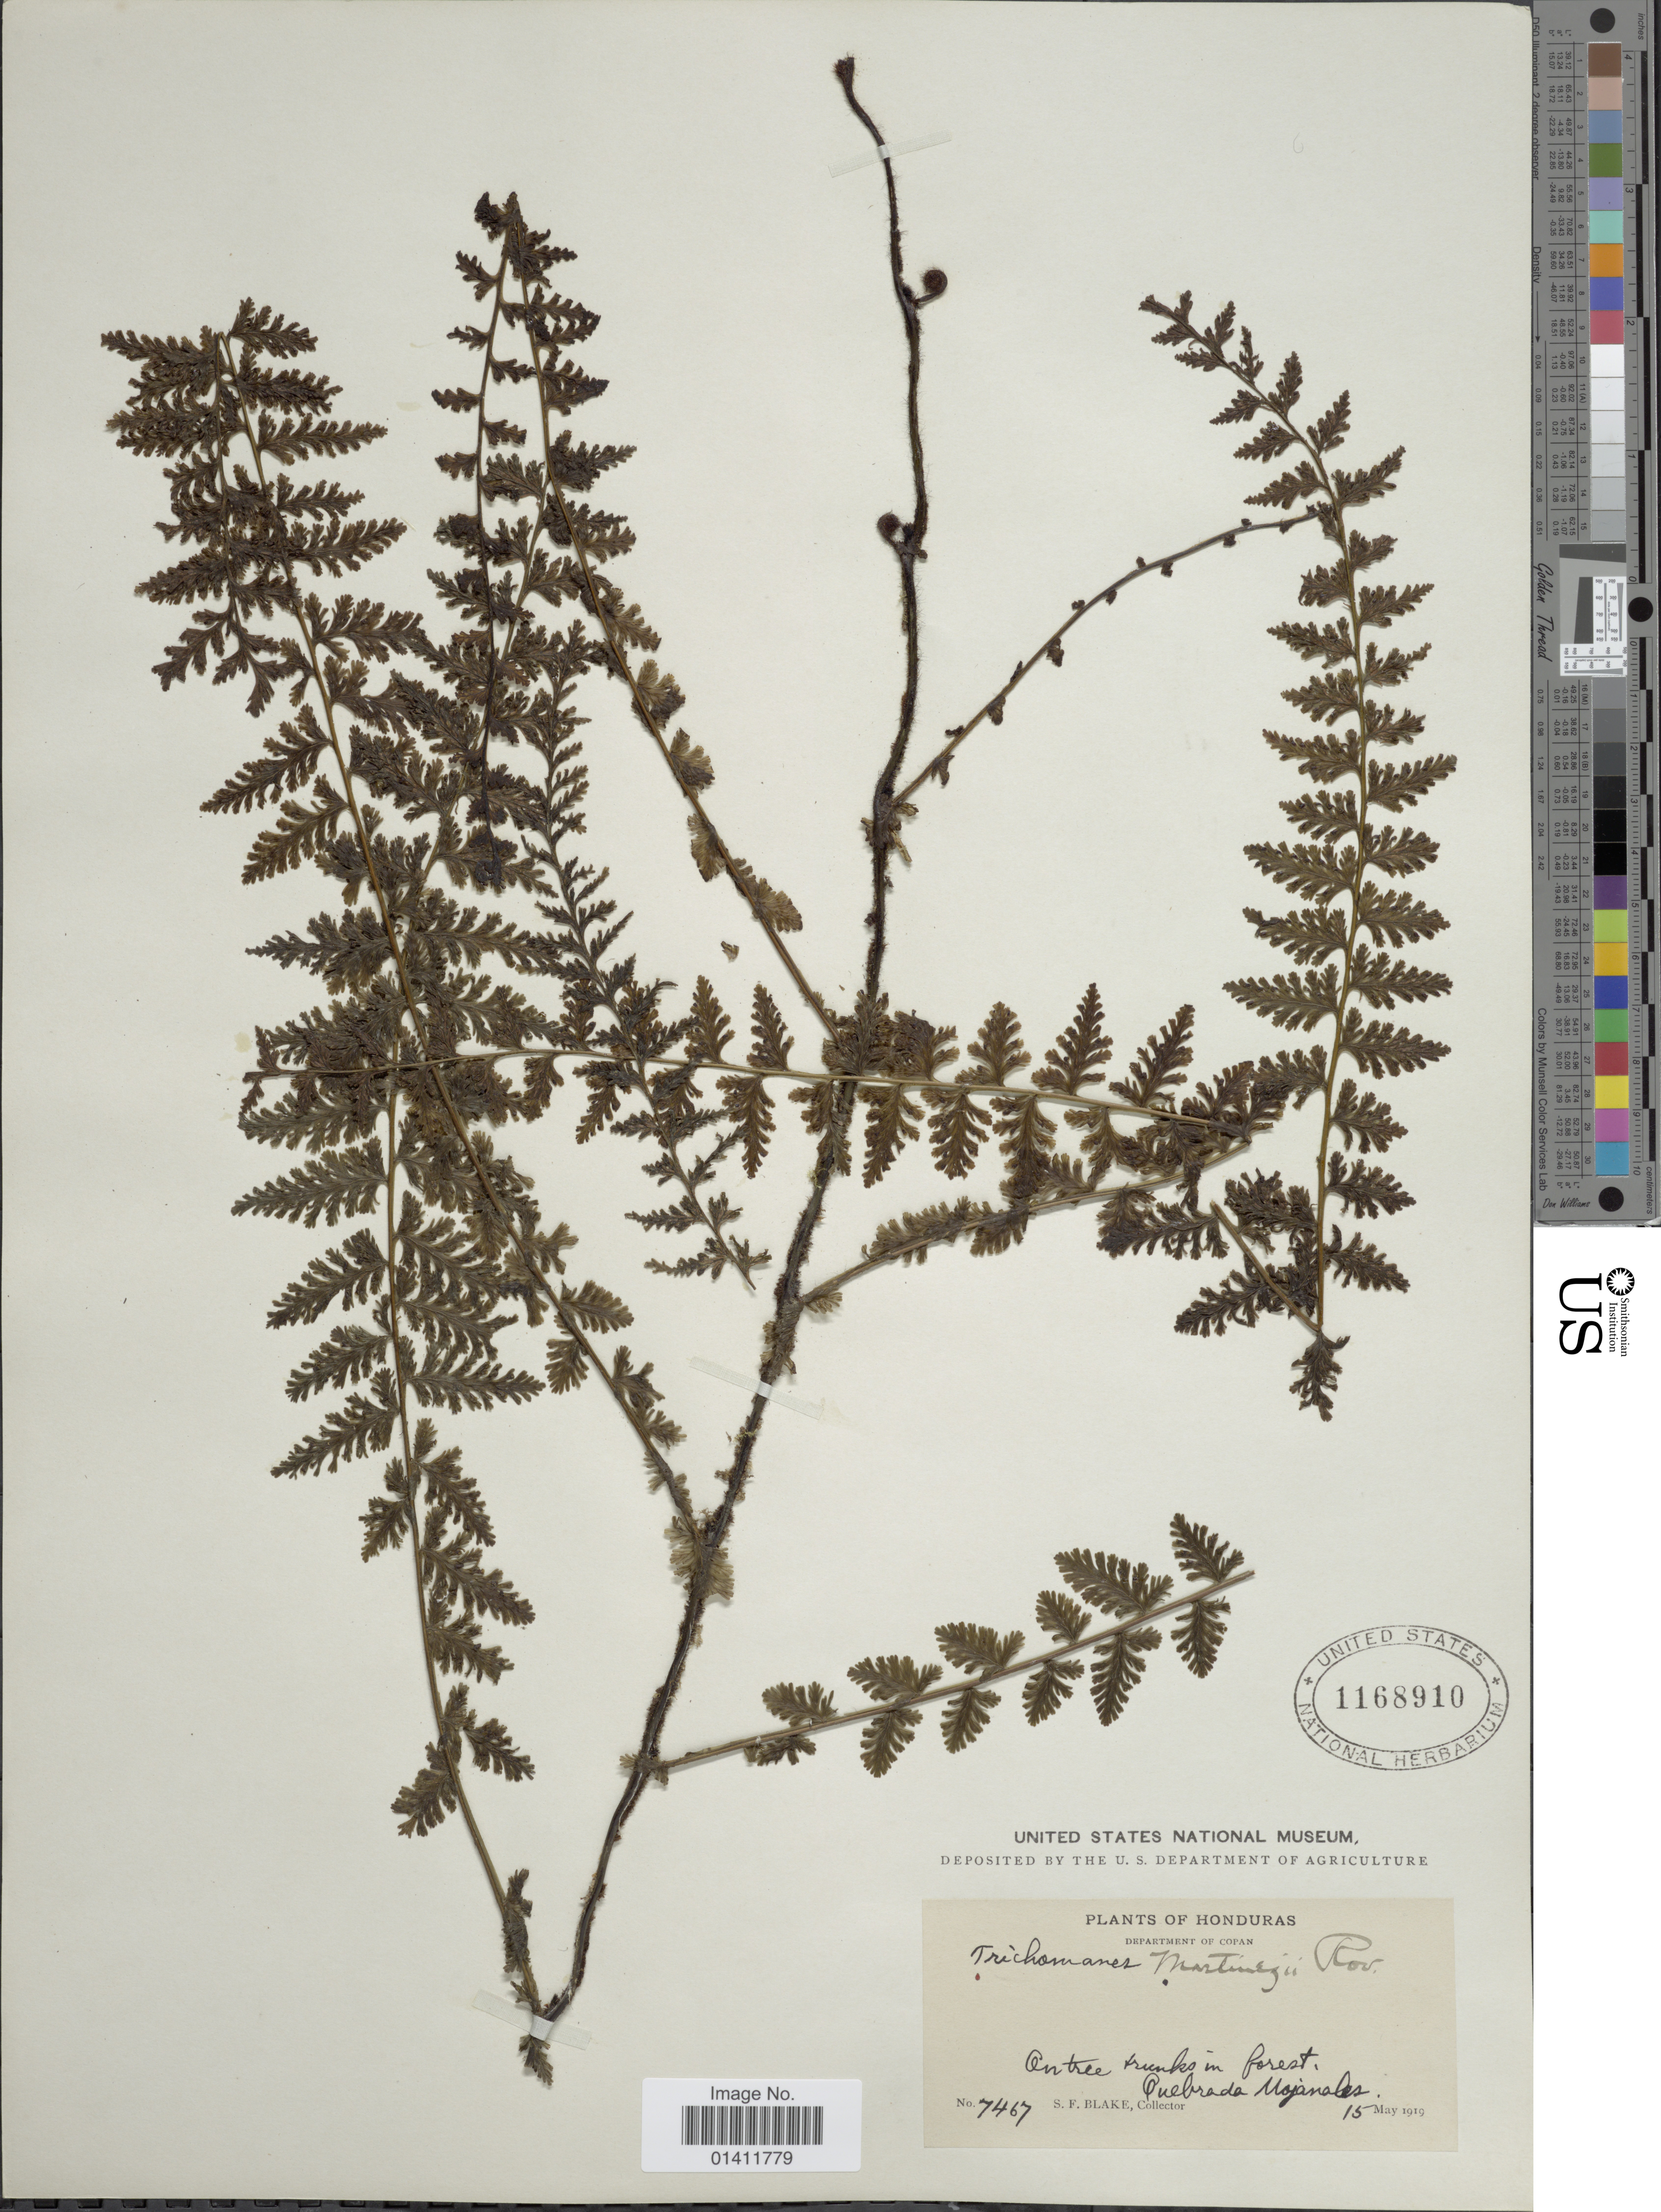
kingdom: Plantae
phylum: Tracheophyta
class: Polypodiopsida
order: Hymenophyllales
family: Hymenophyllaceae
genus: Vandenboschia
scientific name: Vandenboschia collariata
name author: (Bosch) Ebihara & K. Iwats.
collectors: S. Blake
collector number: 7467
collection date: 1919-05-15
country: Honduras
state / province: Copán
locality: Department of Copan. Quebrada Majanales.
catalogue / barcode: US 1168910